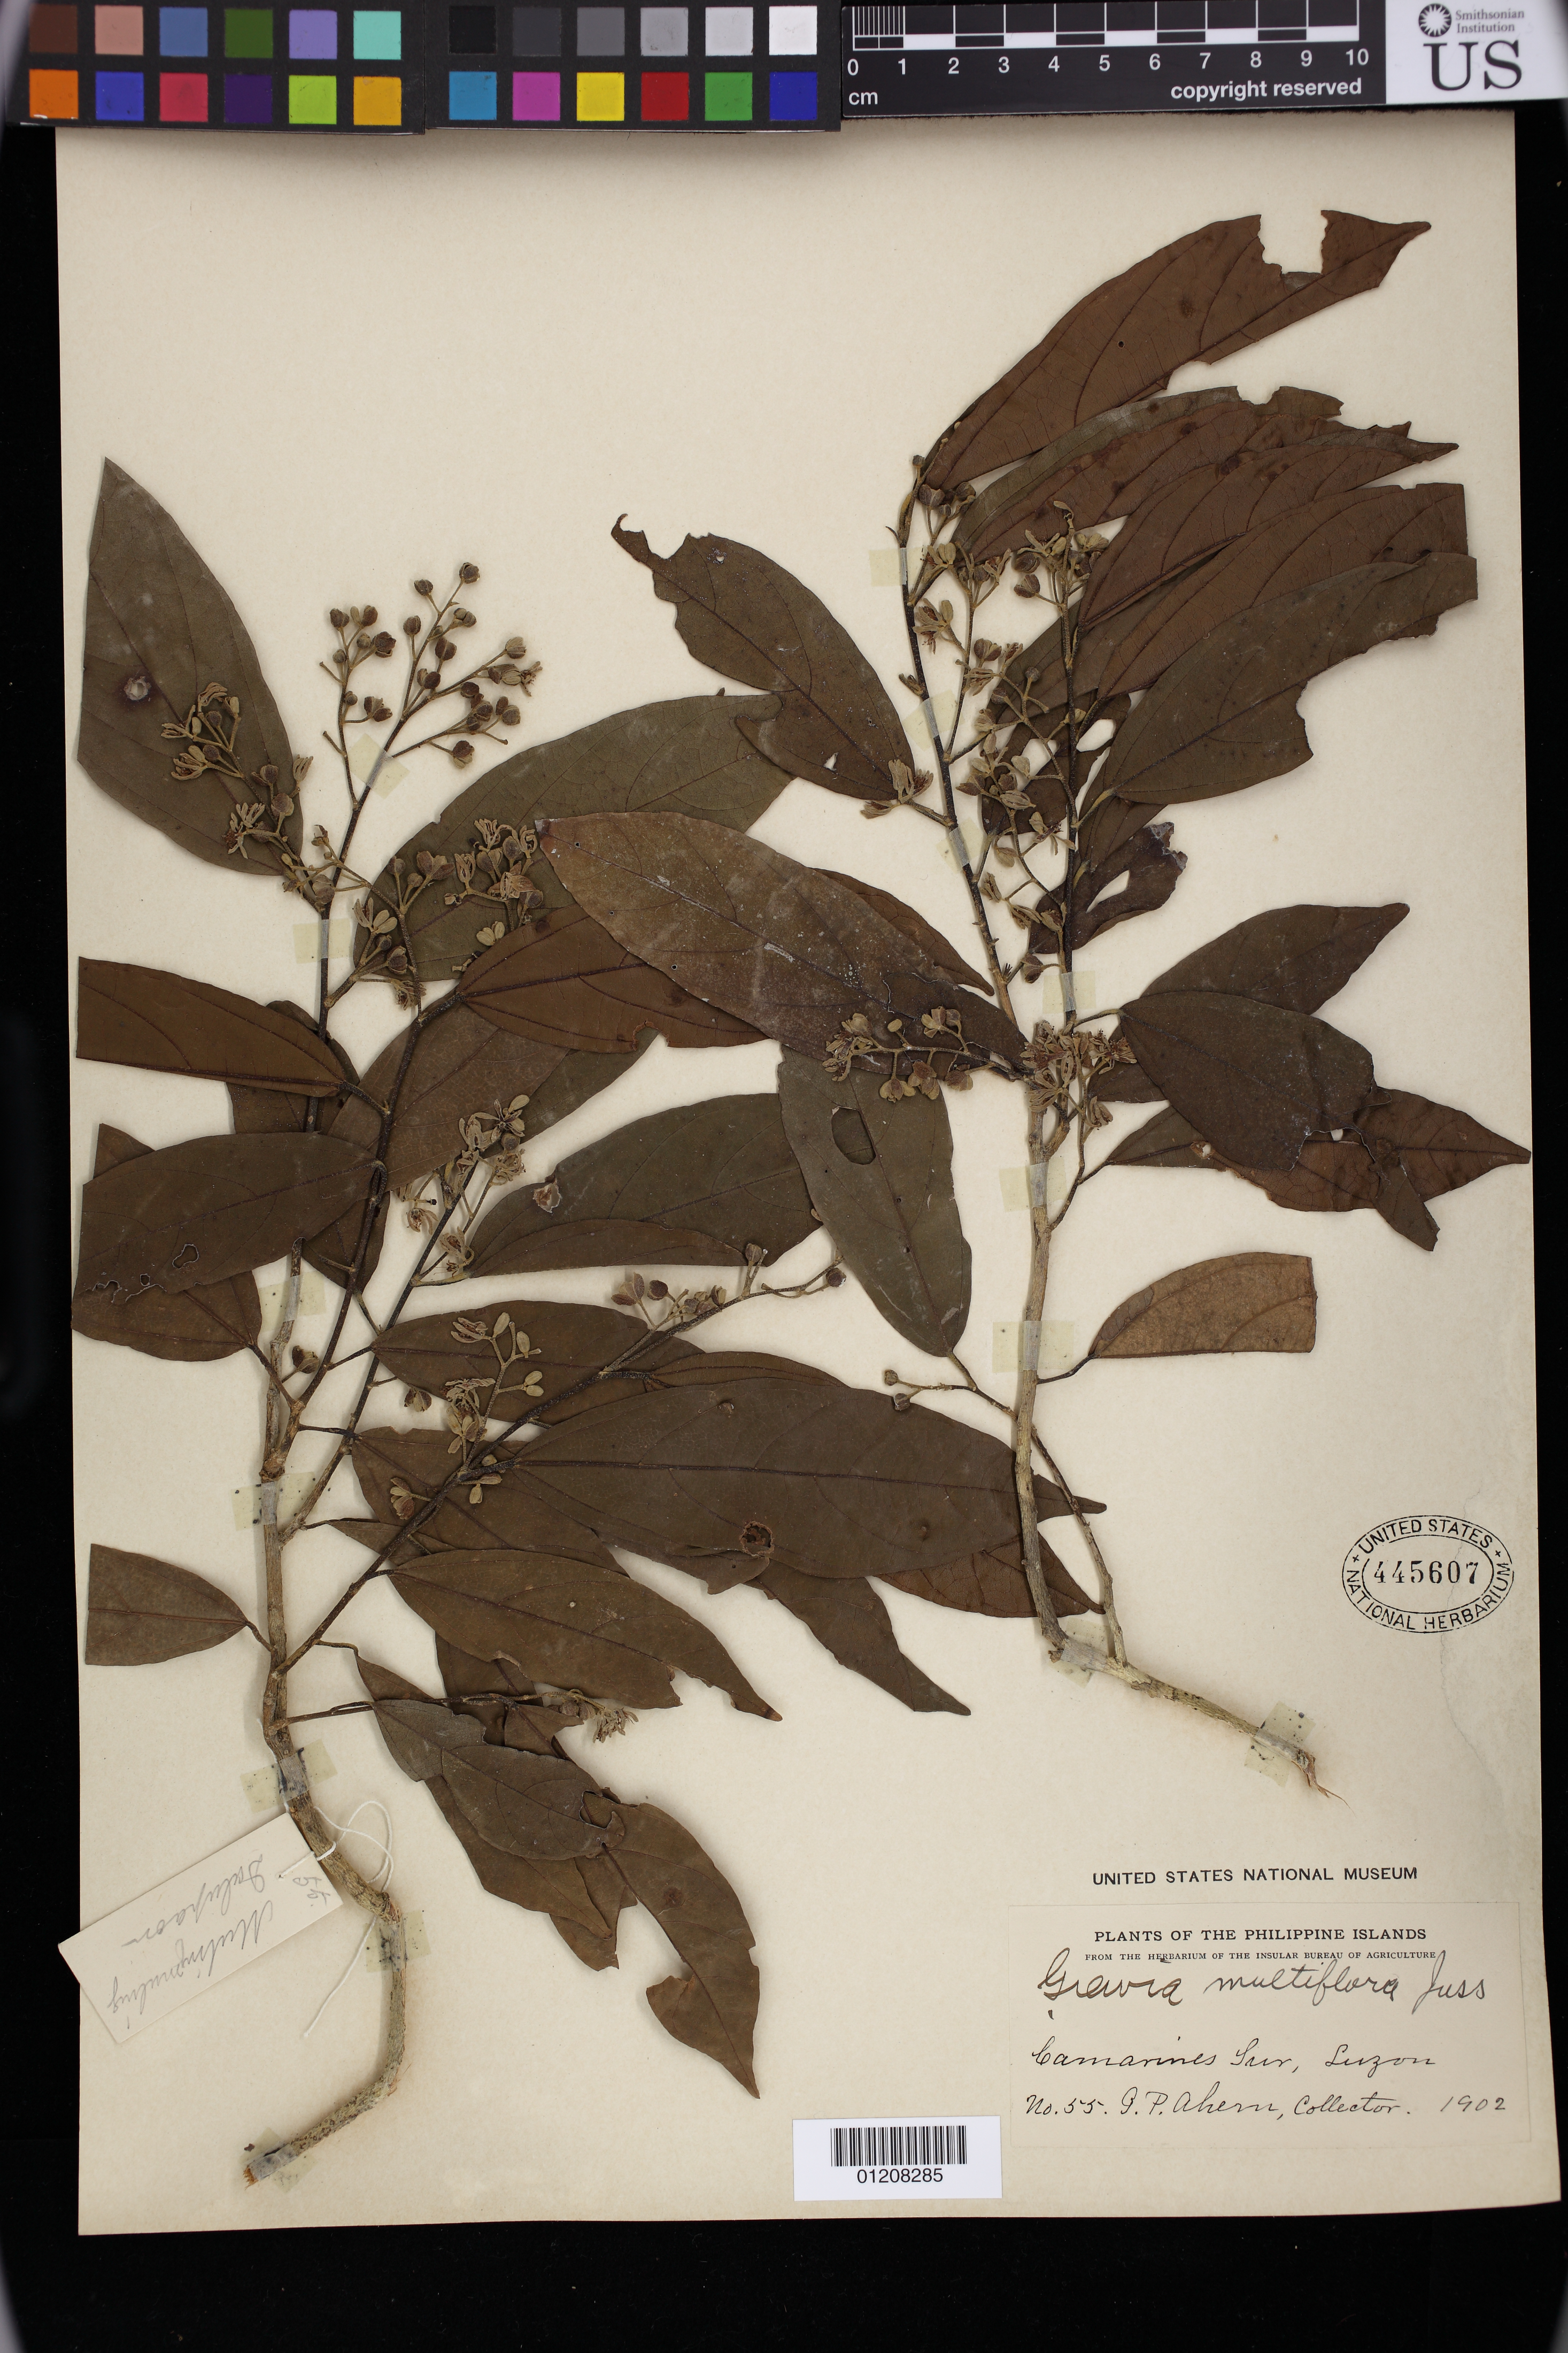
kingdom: Plantae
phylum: Tracheophyta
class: Magnoliopsida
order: Malvales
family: Malvaceae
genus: Grewia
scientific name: Grewia multiflora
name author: Juss.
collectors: G. Ahern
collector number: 55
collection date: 1902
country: Philippines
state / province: Bicol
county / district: Camarines Sur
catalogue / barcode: US 445607